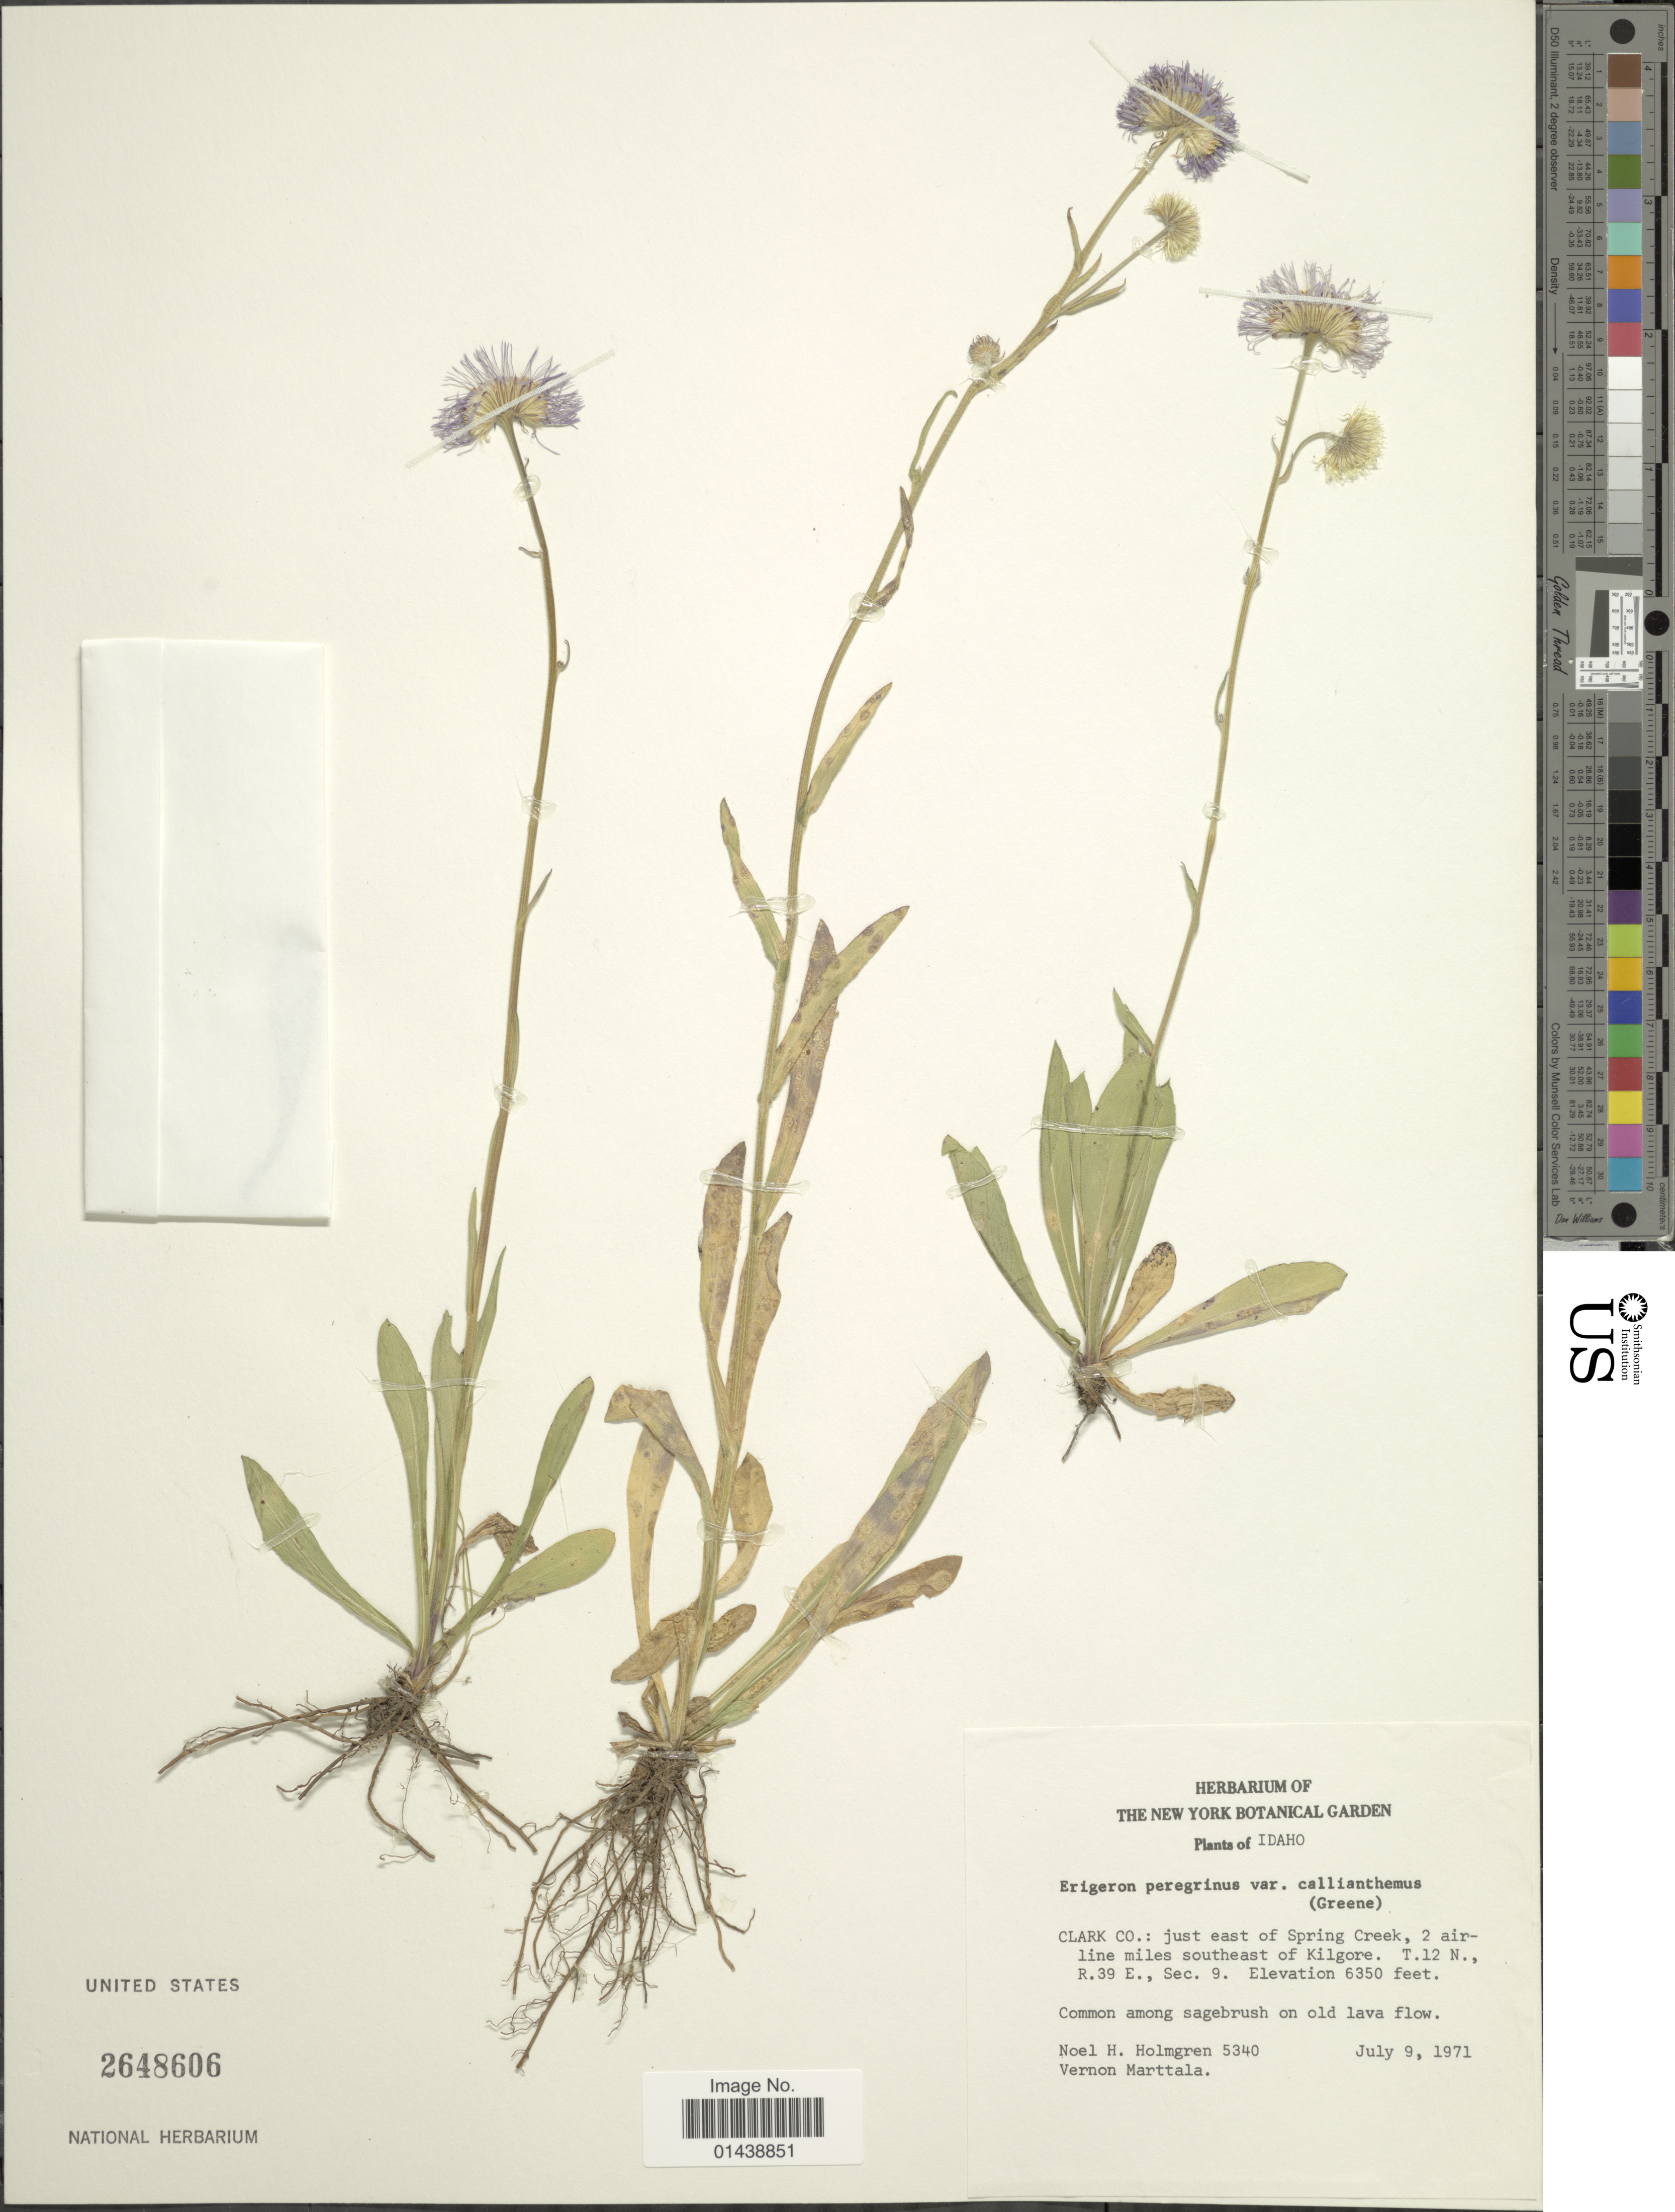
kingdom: Plantae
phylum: Tracheophyta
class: Magnoliopsida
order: Asterales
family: Asteraceae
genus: Erigeron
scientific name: Erigeron peregrinus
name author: (Banks ex Pursh) Greene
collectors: N. H. Holmgren & V. Marttala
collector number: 5340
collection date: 1971-07-09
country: United States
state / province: Idaho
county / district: Clark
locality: just east of Spring Creek, 2 airline miles southeast of Kilgore. T.12 N., R. 39 E., Sec. 9.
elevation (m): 1935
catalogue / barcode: US 2648606